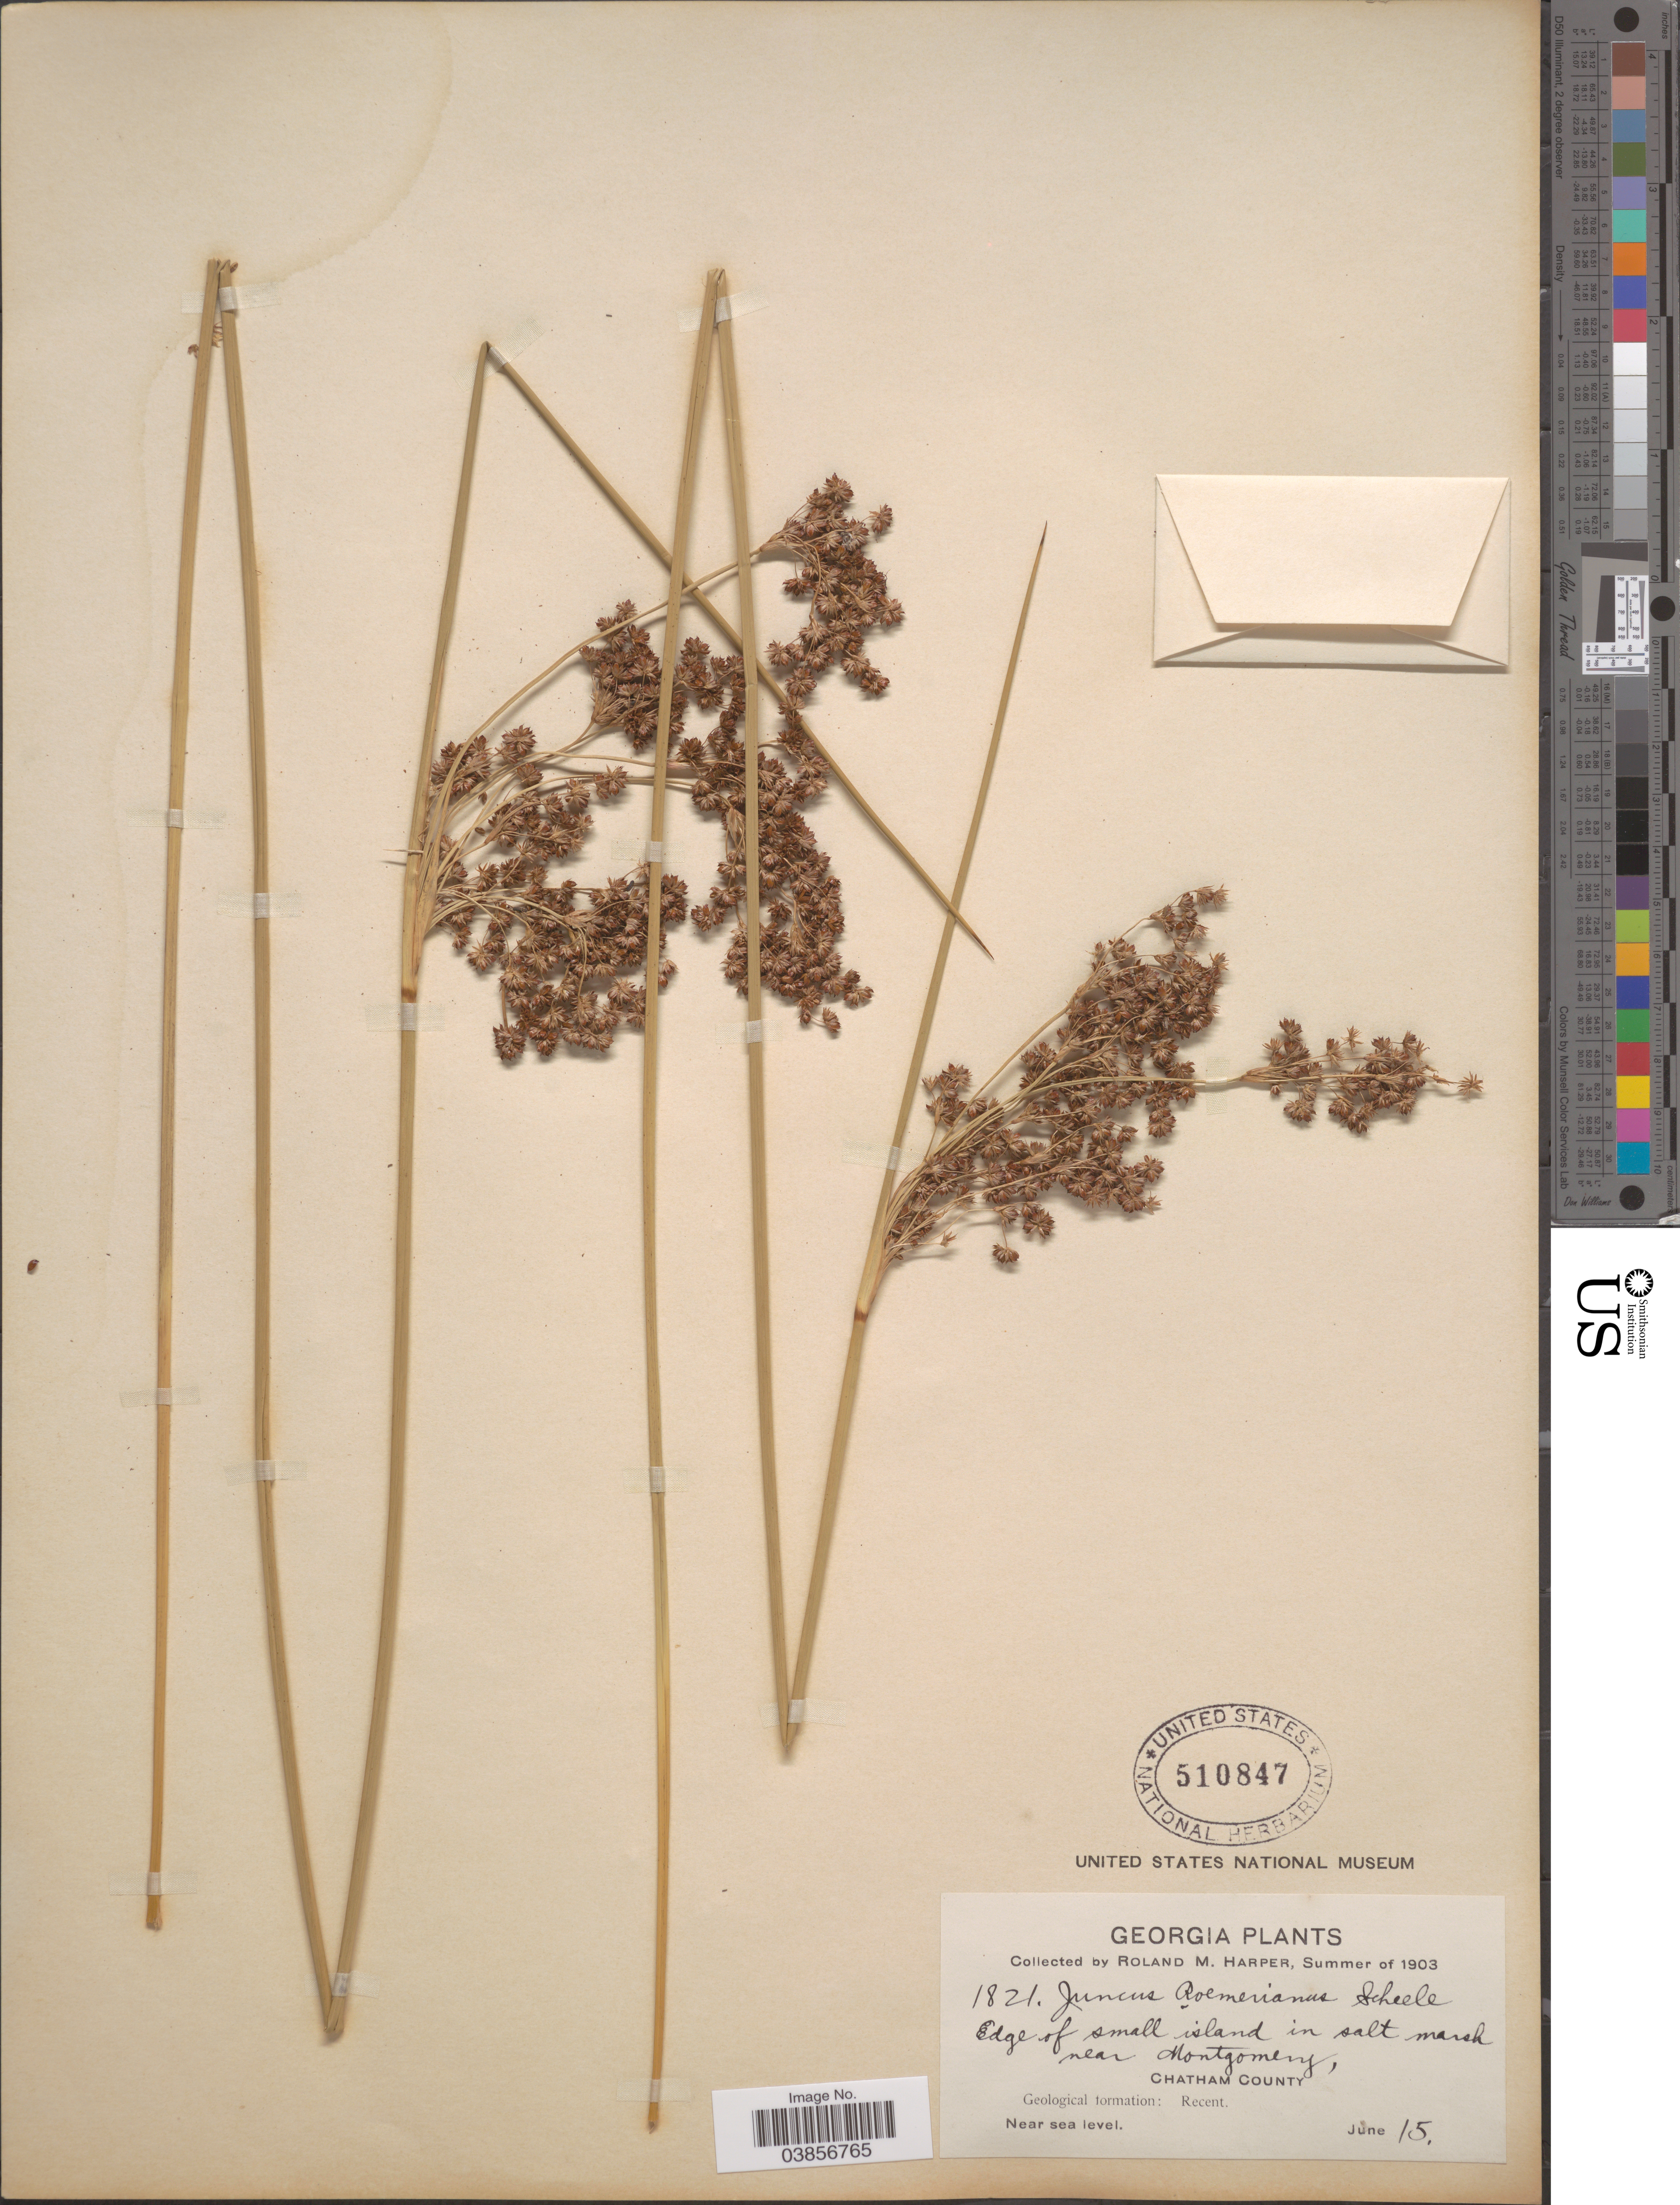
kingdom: Plantae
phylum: Tracheophyta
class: Liliopsida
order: Poales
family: Juncaceae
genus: Juncus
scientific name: Juncus roemerianus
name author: Scheele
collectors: R. M. Harper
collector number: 1821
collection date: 1903-06-15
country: United States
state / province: Georgia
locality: Near Montgomery, Chatham County. Geological formation: Recent.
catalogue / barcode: US 510847